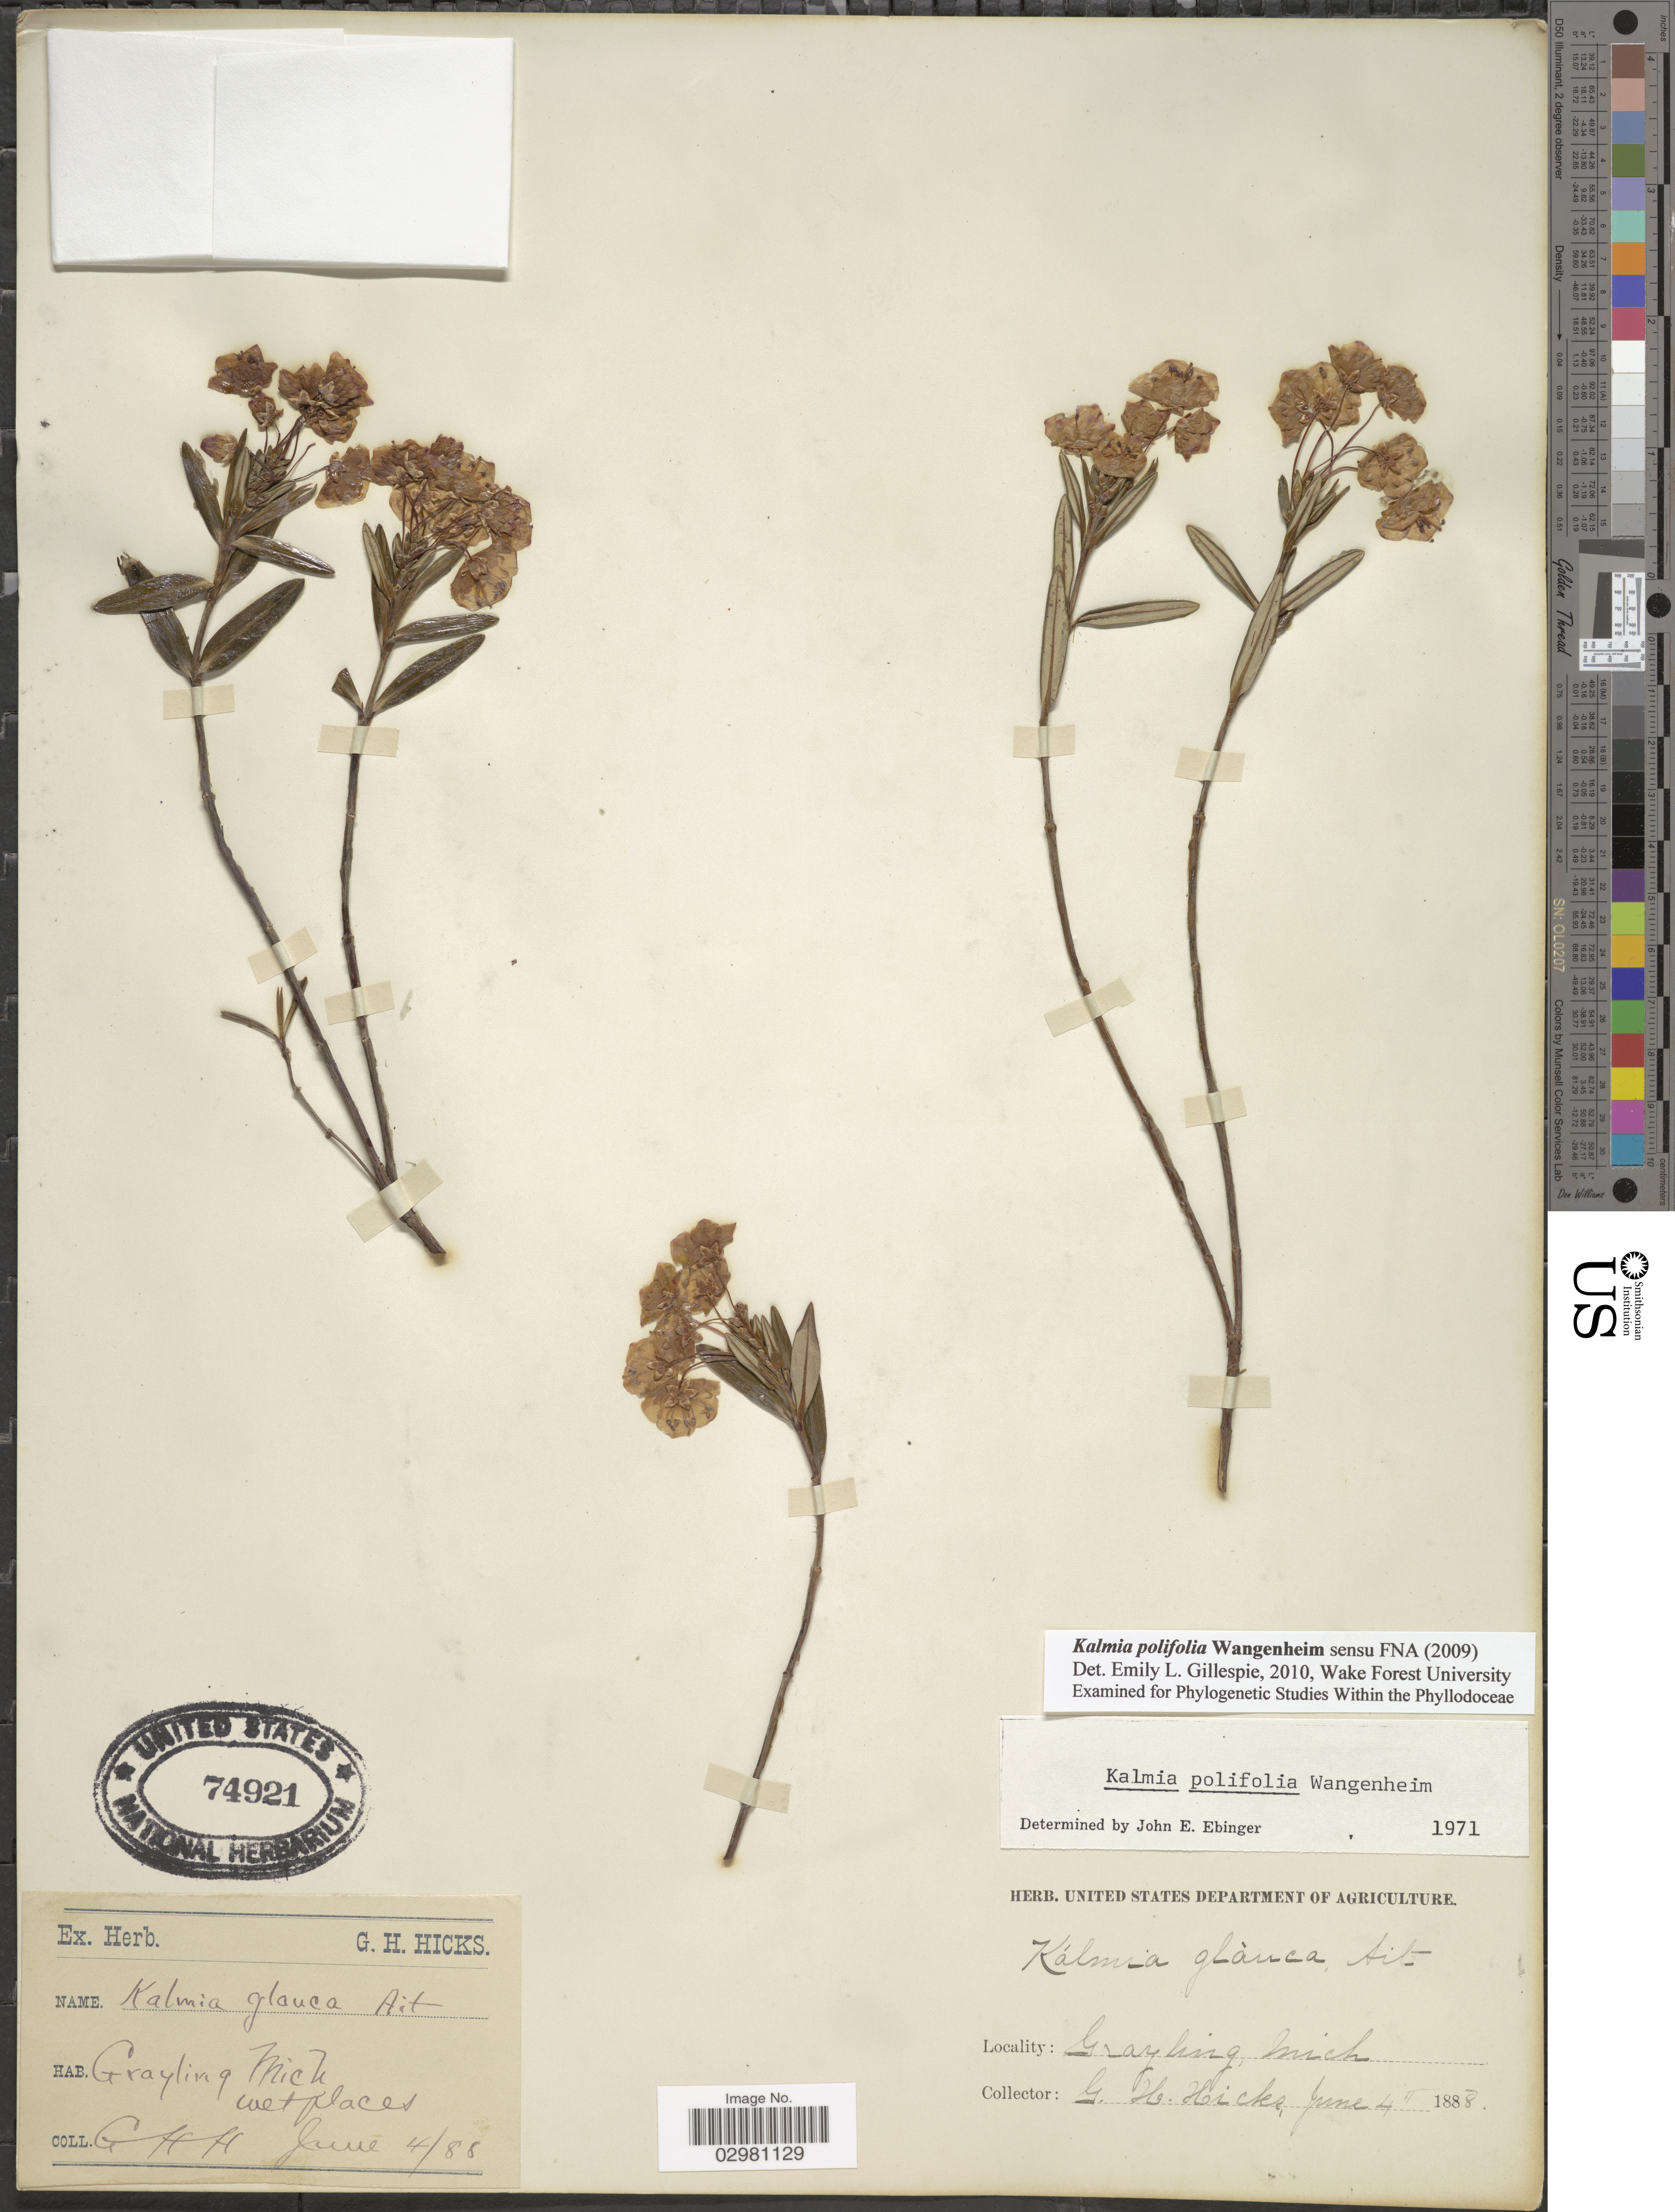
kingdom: Plantae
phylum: Tracheophyta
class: Magnoliopsida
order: Ericales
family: Ericaceae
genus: Kalmia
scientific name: Kalmia polifolia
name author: Wangenh.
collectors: G. Hicks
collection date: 1888-06-04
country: United States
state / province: Michigan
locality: Grayling, Mich.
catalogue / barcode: US 74921